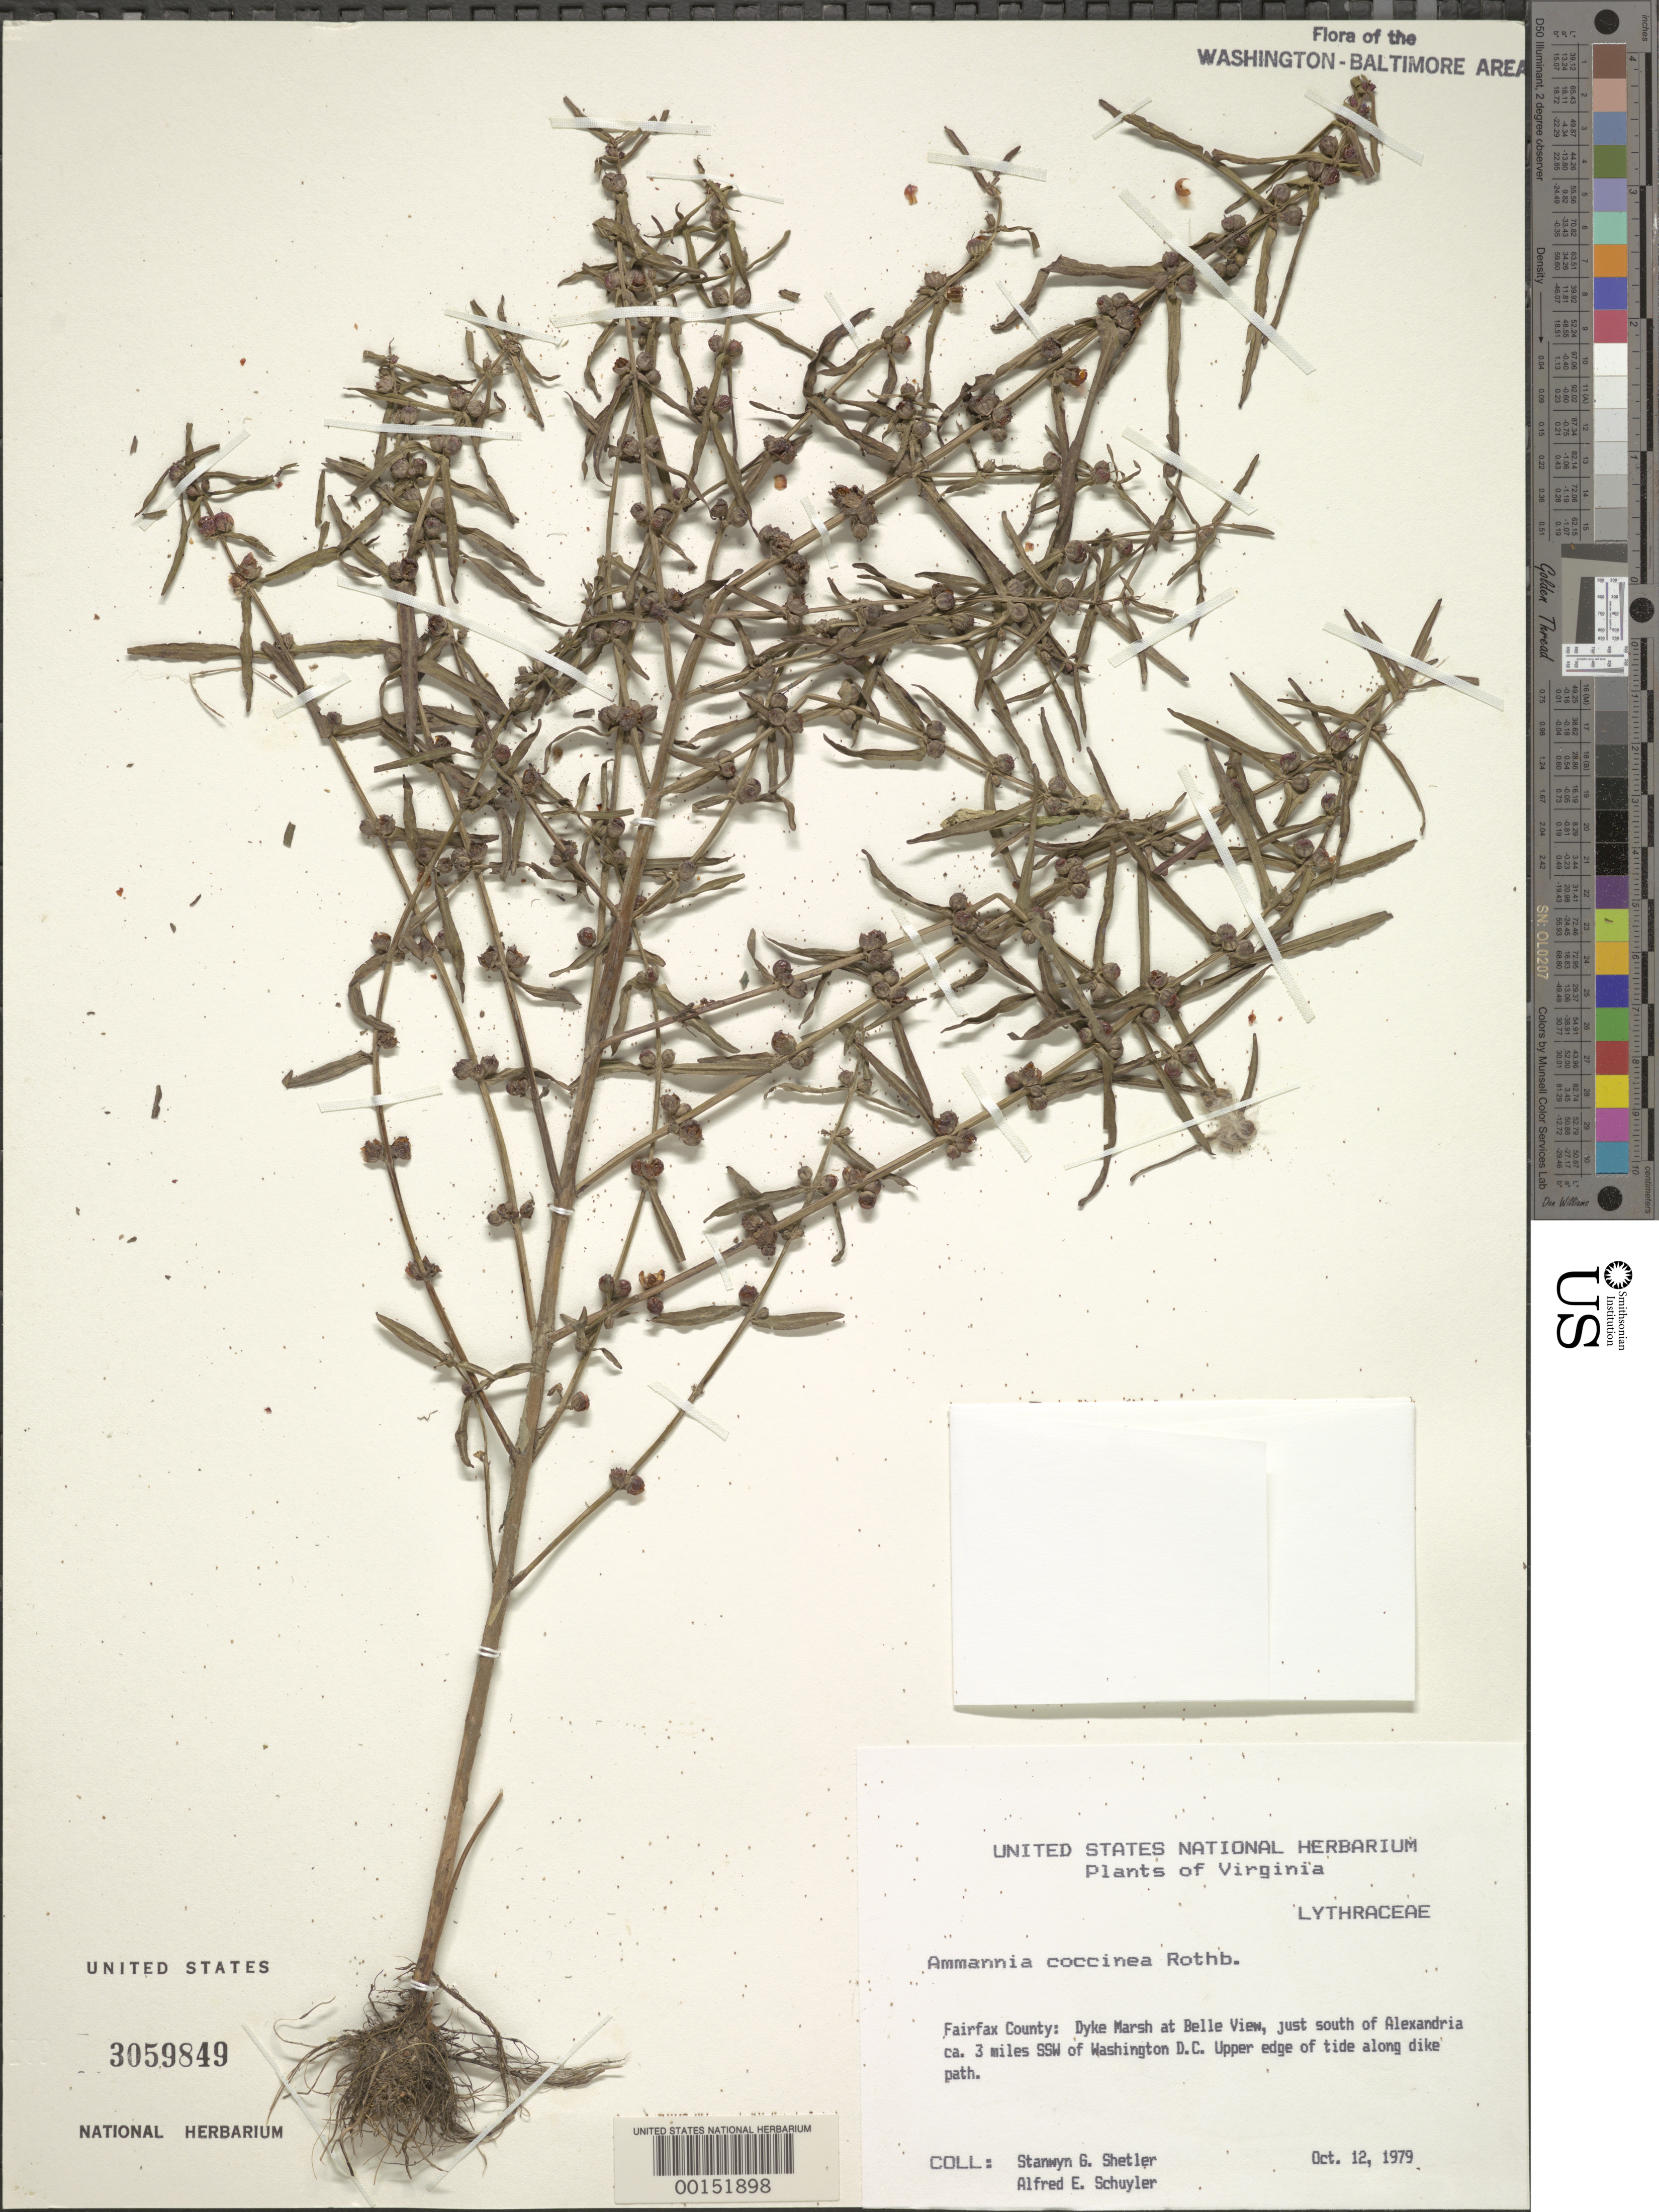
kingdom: Plantae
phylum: Tracheophyta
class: Magnoliopsida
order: Myrtales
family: Lythraceae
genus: Ammannia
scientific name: Ammannia coccinea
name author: Rottb.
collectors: S. Shetler & A. Schuyler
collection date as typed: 12 Oct 1979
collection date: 1979-10-12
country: United States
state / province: Virginia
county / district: Fairfax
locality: Dyke Marsh at Belle View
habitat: Upper edge of tide along dike path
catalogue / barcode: US 3059849